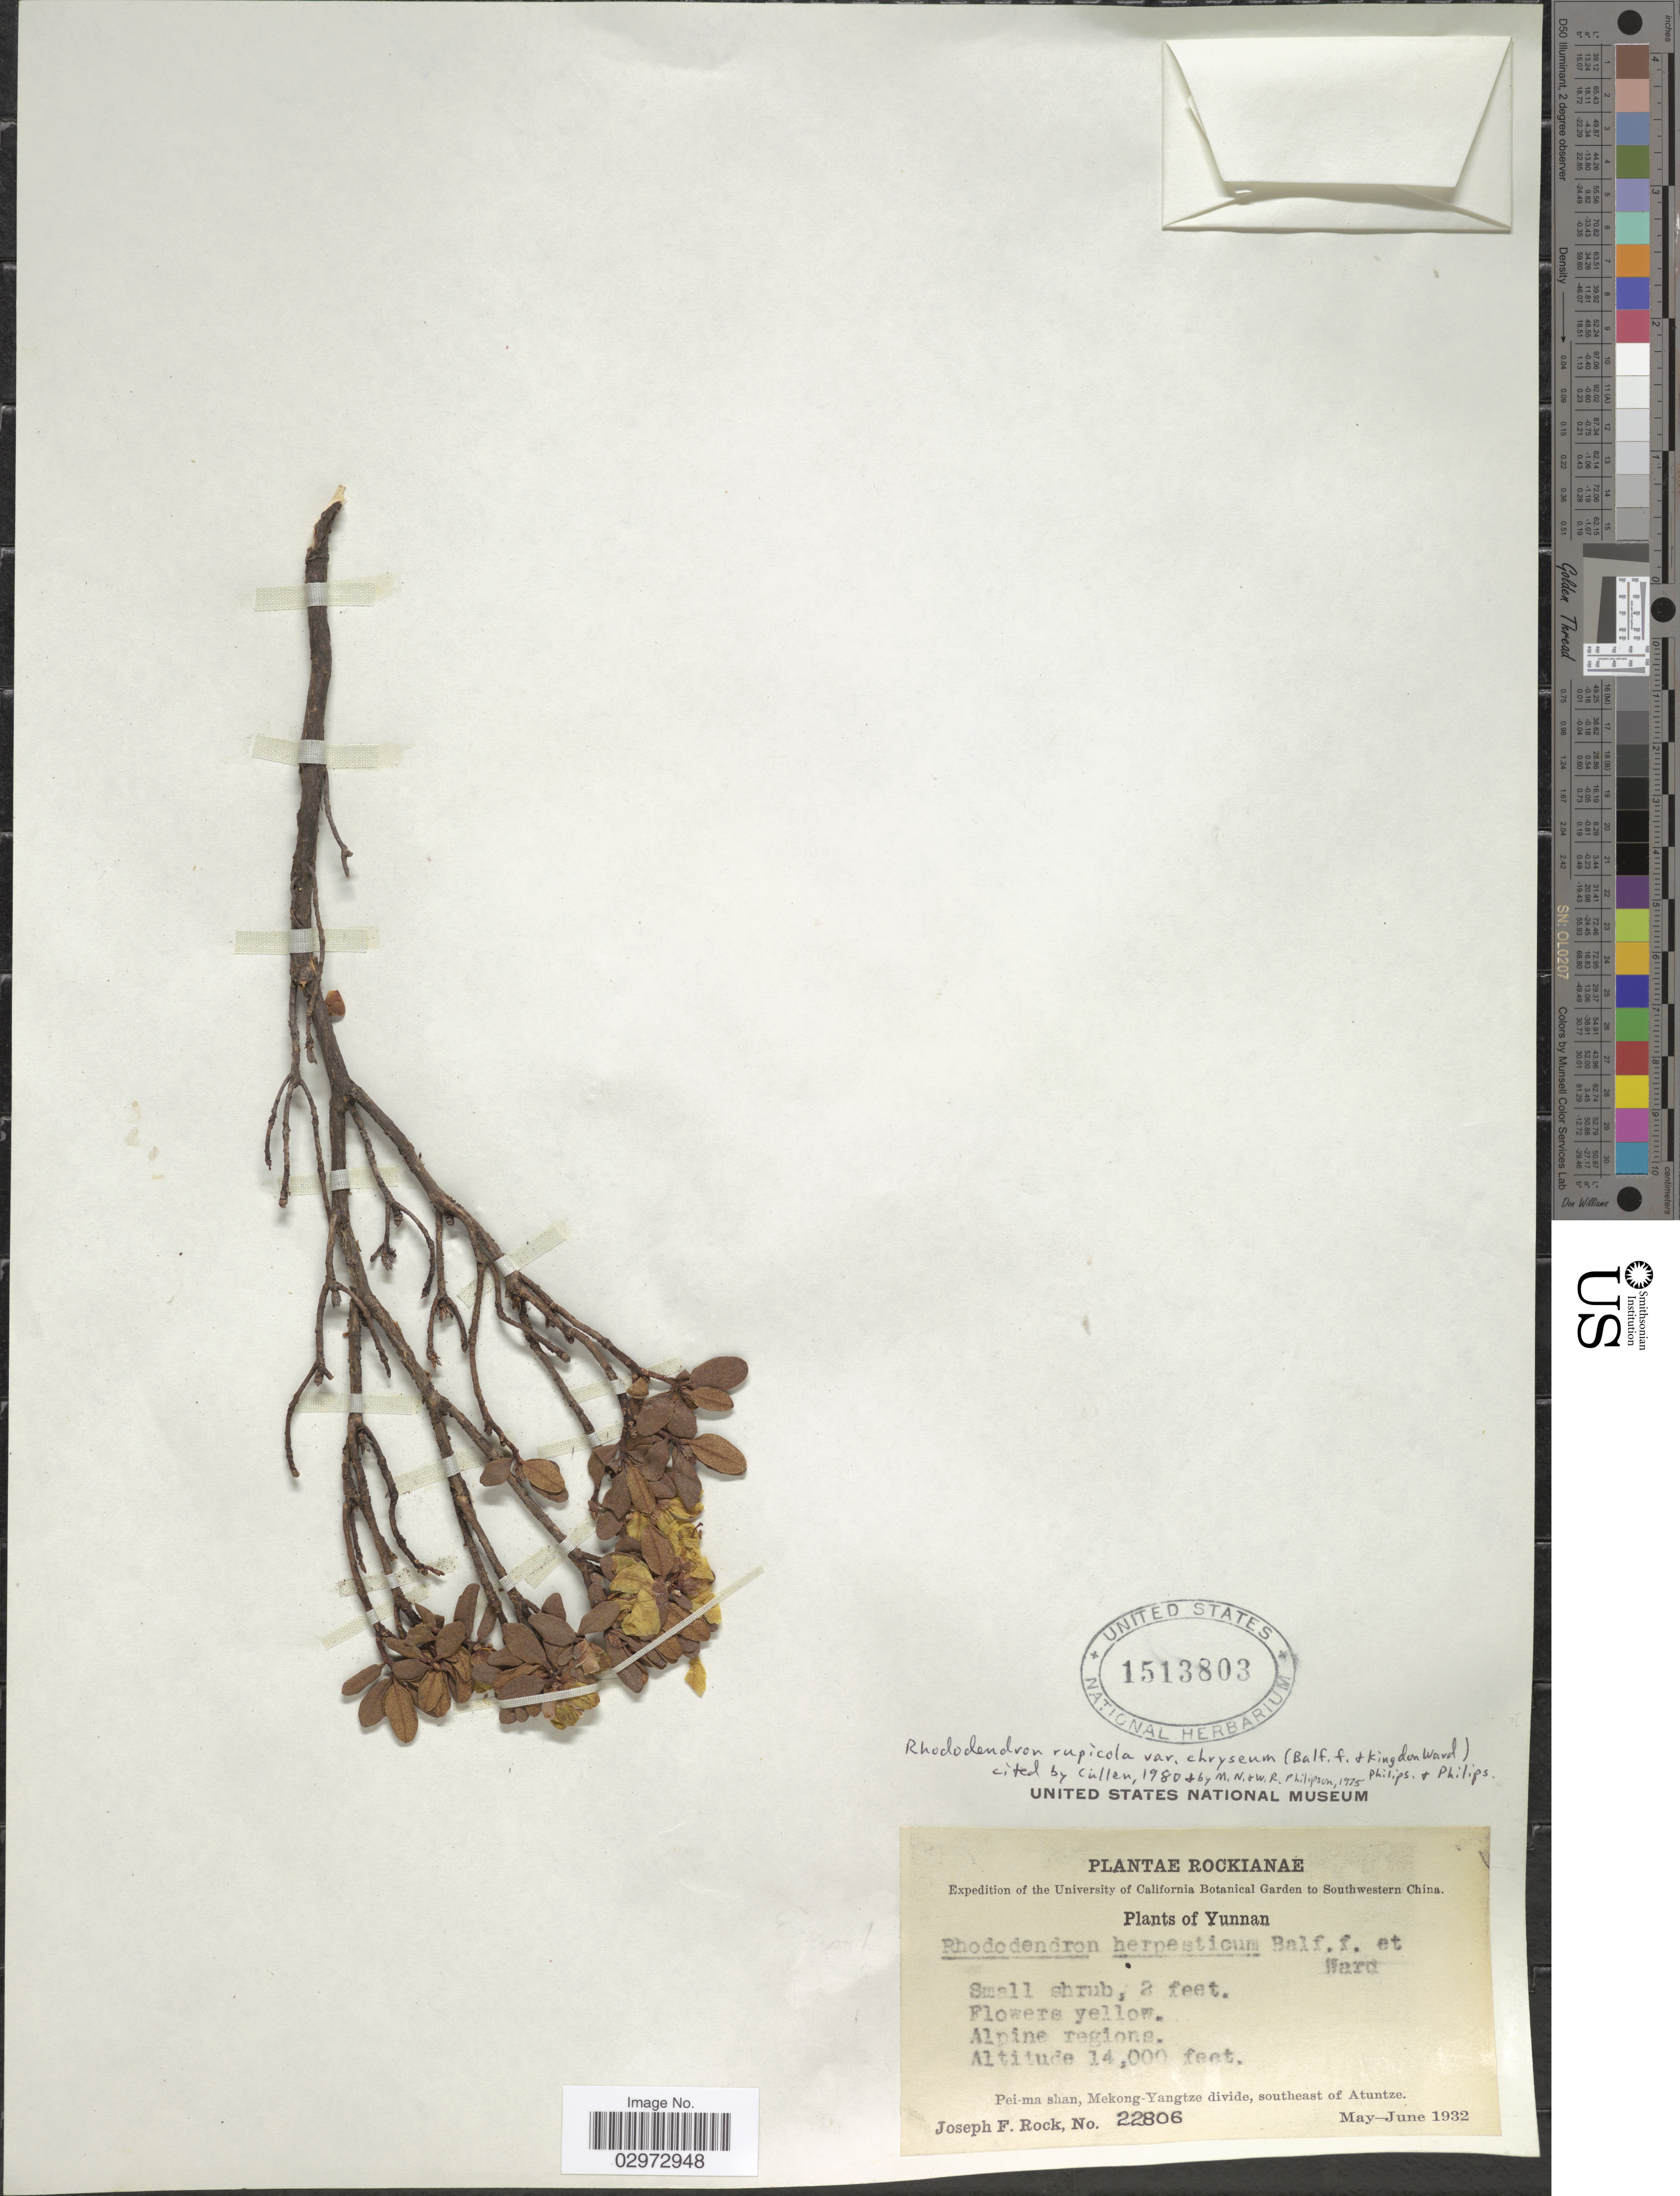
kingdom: Plantae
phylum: Tracheophyta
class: Magnoliopsida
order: Ericales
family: Ericaceae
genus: Rhododendron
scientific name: Rhododendron rupicola var. chryseum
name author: (Balf. f. & Kingdon-Ward) Philipson & M. N. Philipson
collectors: J. F. Rock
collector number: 22806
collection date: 1932-05/1932-06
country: China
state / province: Yunnan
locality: Southwestern China, Pei-ma shan, Mekong-Yangtze divide, southeast of Atuntze.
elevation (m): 4267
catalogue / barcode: US 1513803